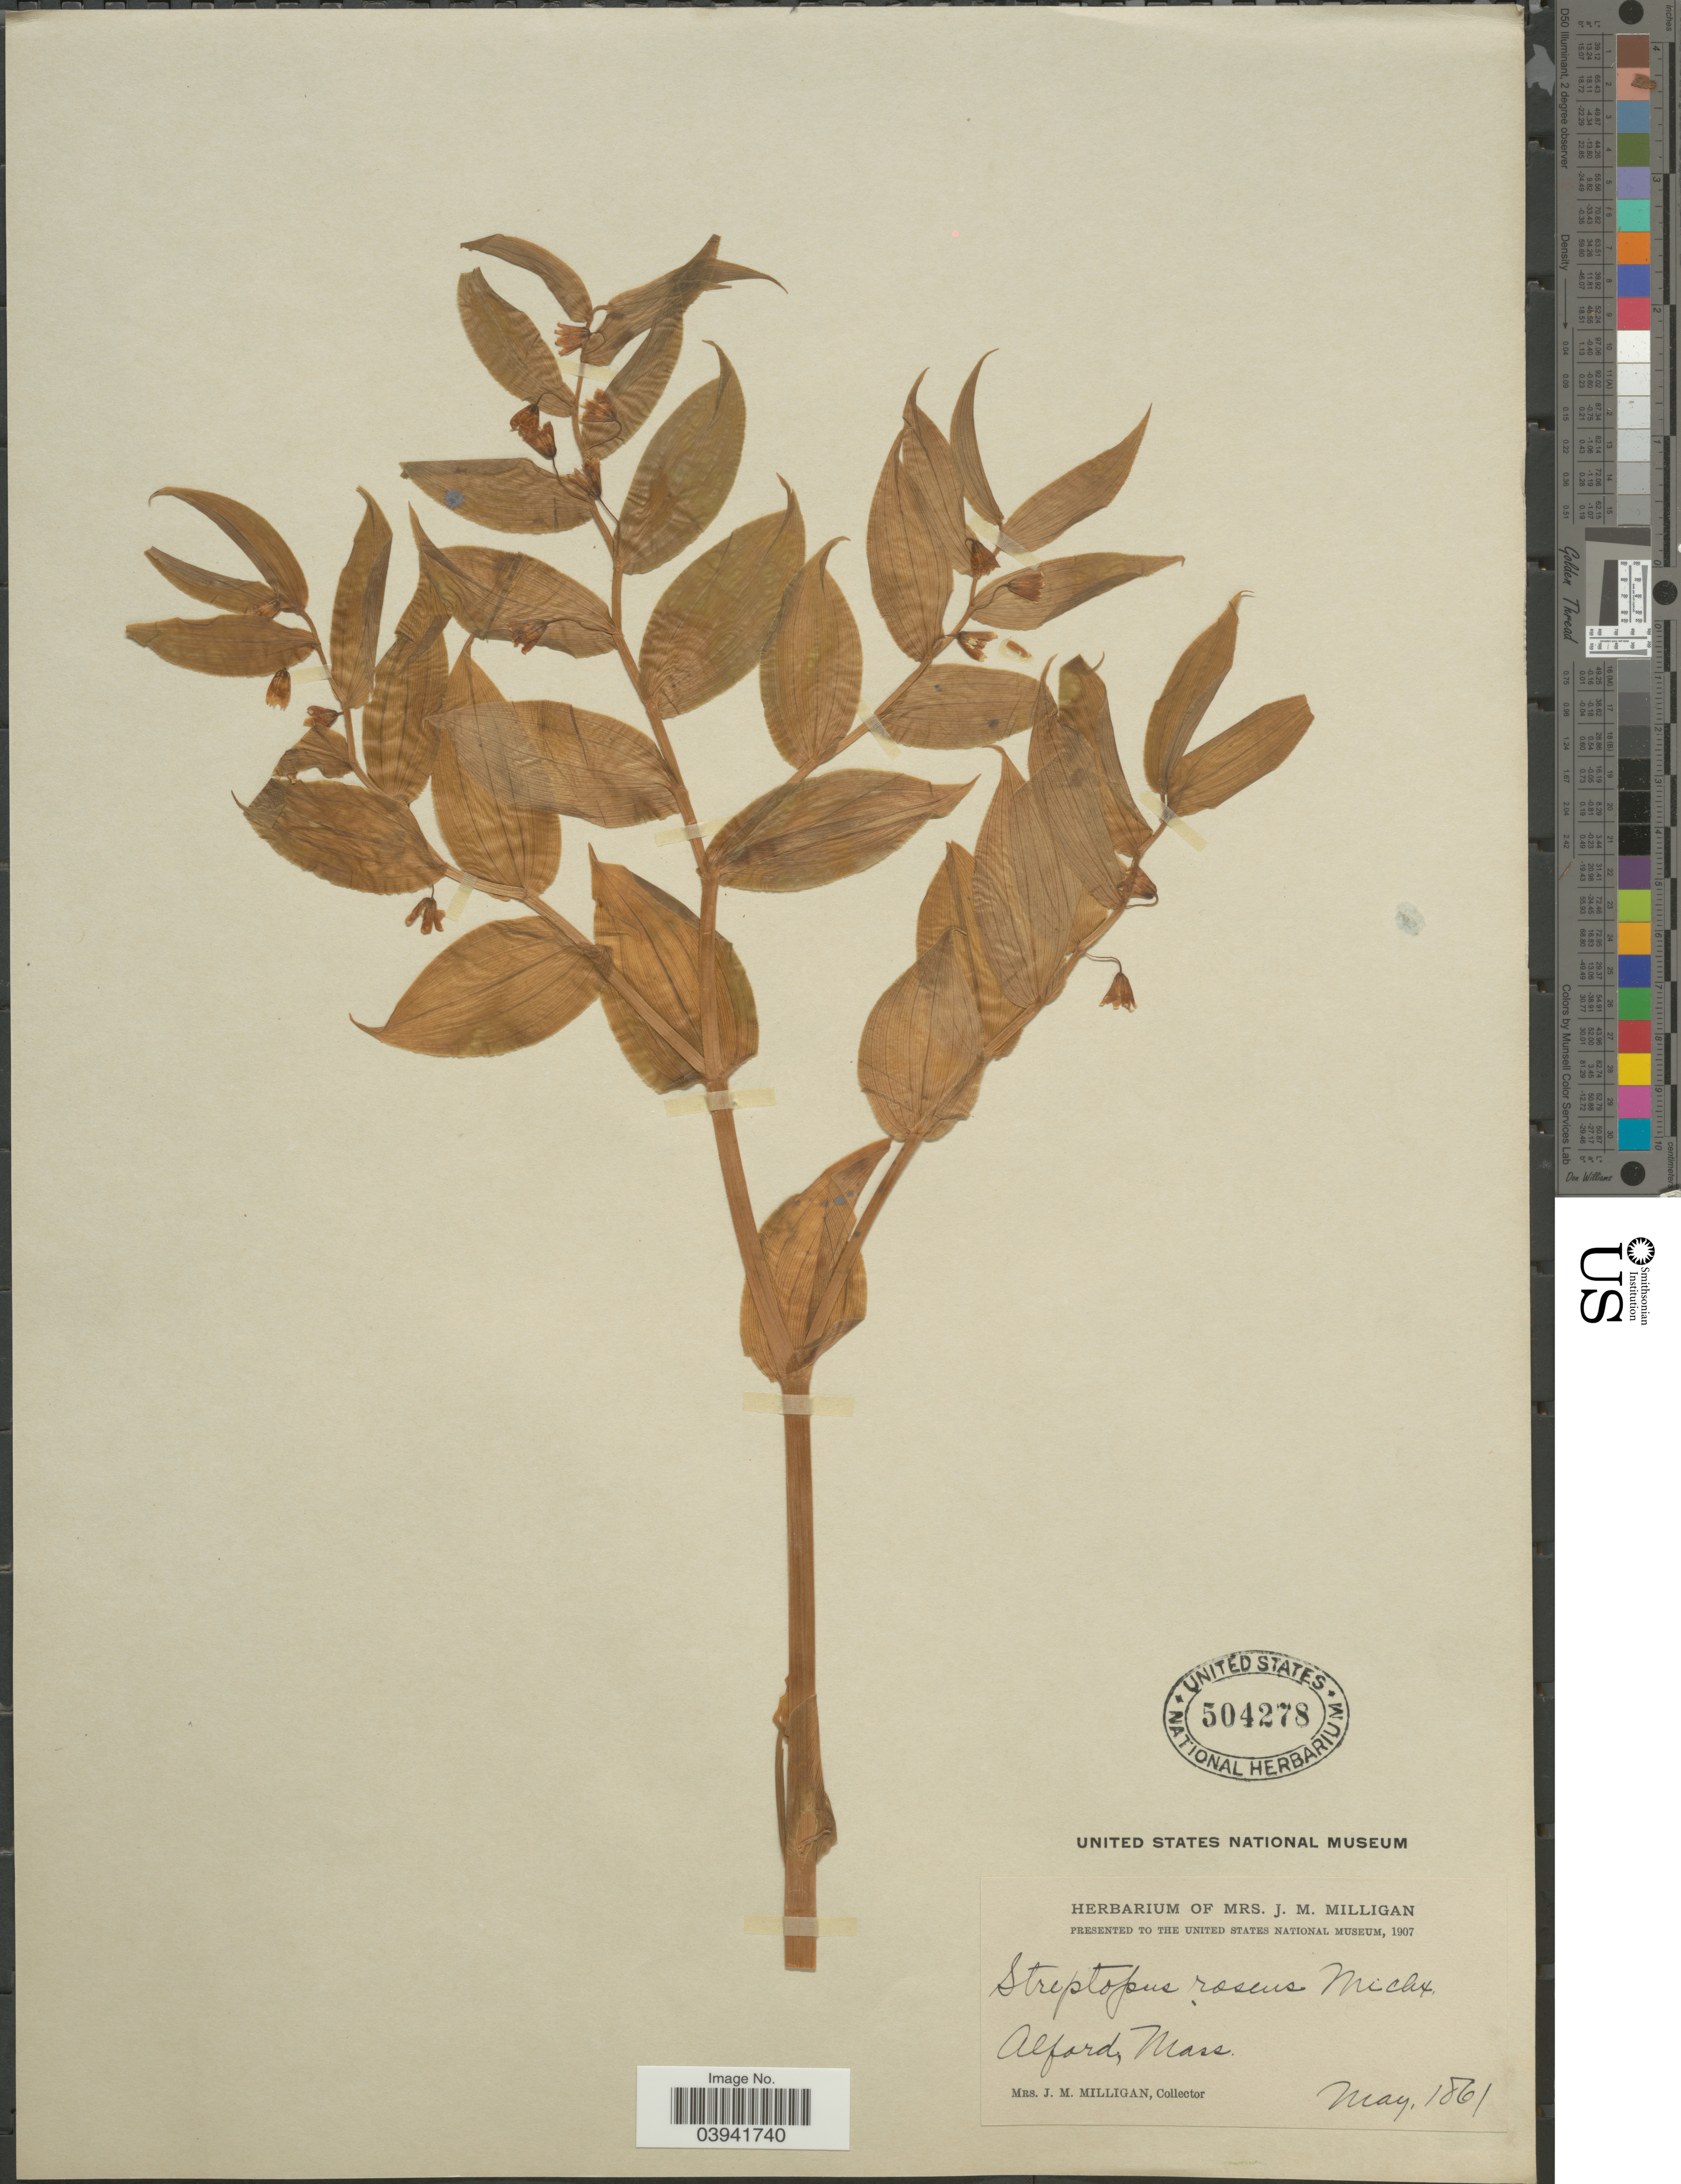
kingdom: Plantae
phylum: Tracheophyta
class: Liliopsida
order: Liliales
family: Liliaceae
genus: Streptopus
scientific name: Streptopus roseus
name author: Michx.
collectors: J. Milligan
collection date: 1861-05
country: United States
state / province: Massachusetts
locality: Alford.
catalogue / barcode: US 504278